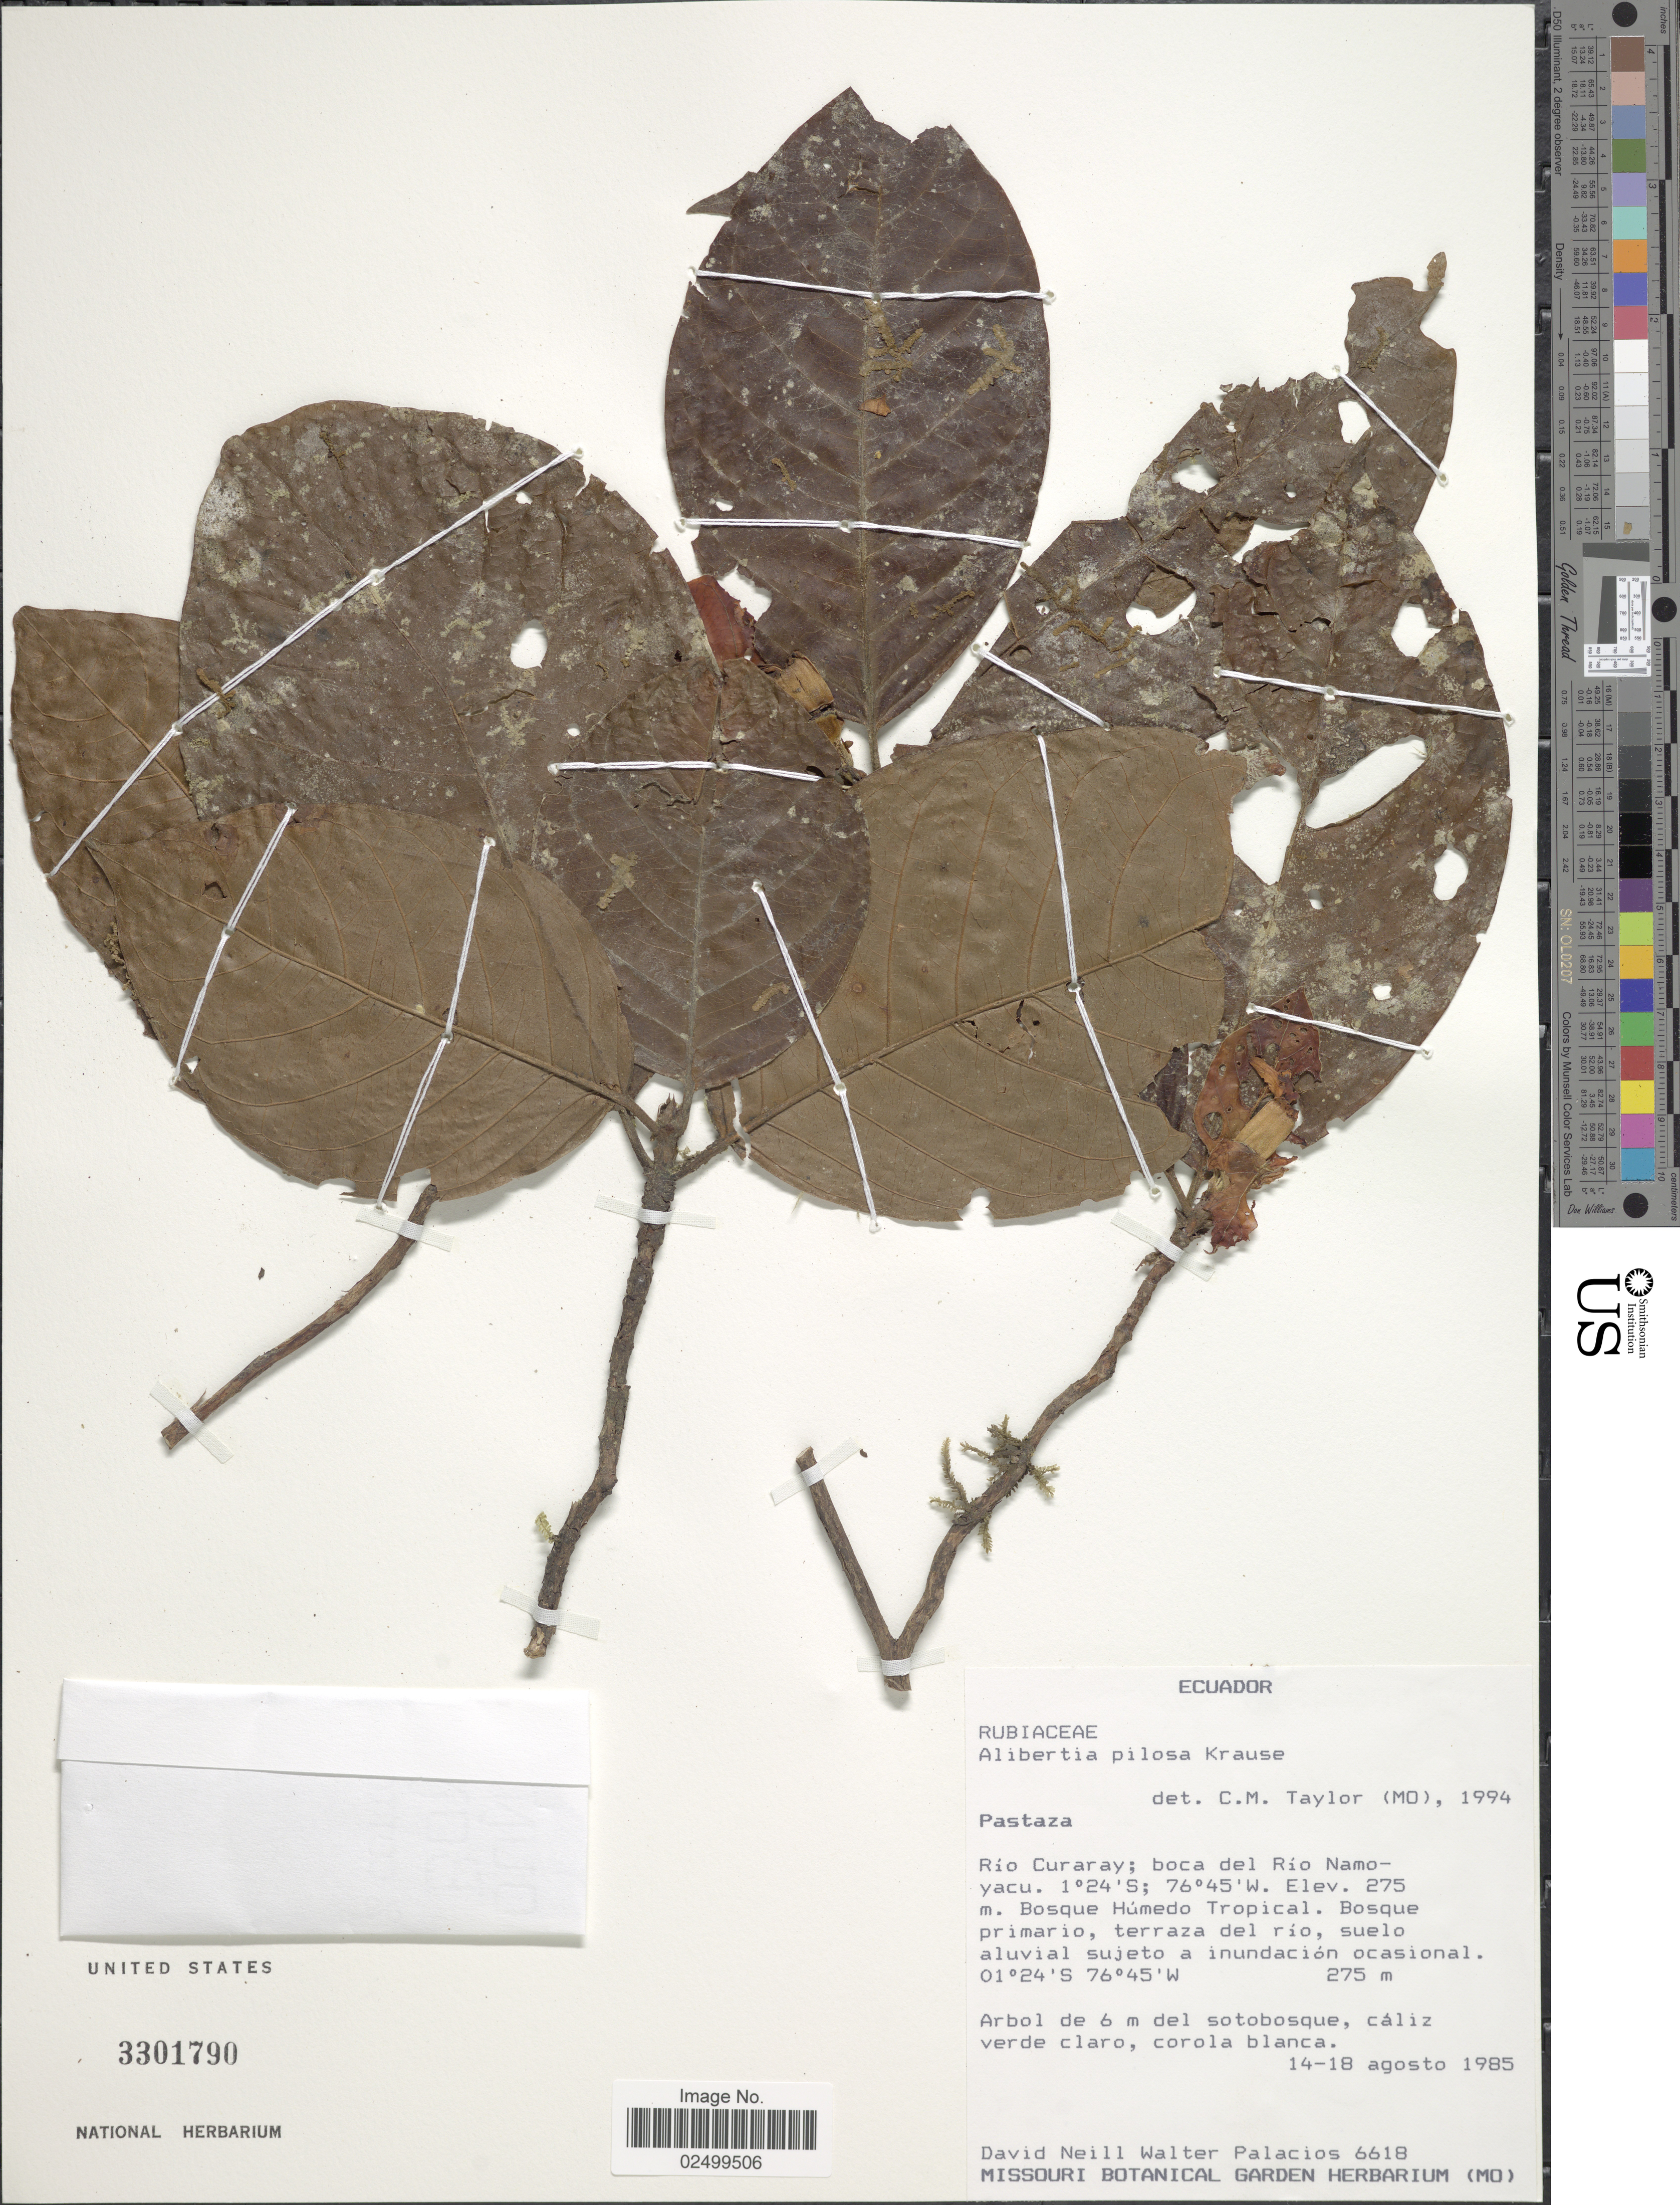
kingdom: Plantae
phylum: Tracheophyta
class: Magnoliopsida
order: Gentianales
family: Rubiaceae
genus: Alibertia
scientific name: Alibertia pilosa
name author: K. Krause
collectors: D. Neill & W. Palacios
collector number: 6618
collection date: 1985-08-14/1985-08-18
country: Ecuador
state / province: Pastaza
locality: Río Curaray; boca del Río Namoyacu. Bosque Húmedo Tropical. Bosque primario, terraza del rio, suelo aluvial sujeto a inundación ocasional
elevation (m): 275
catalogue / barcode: US 3301790